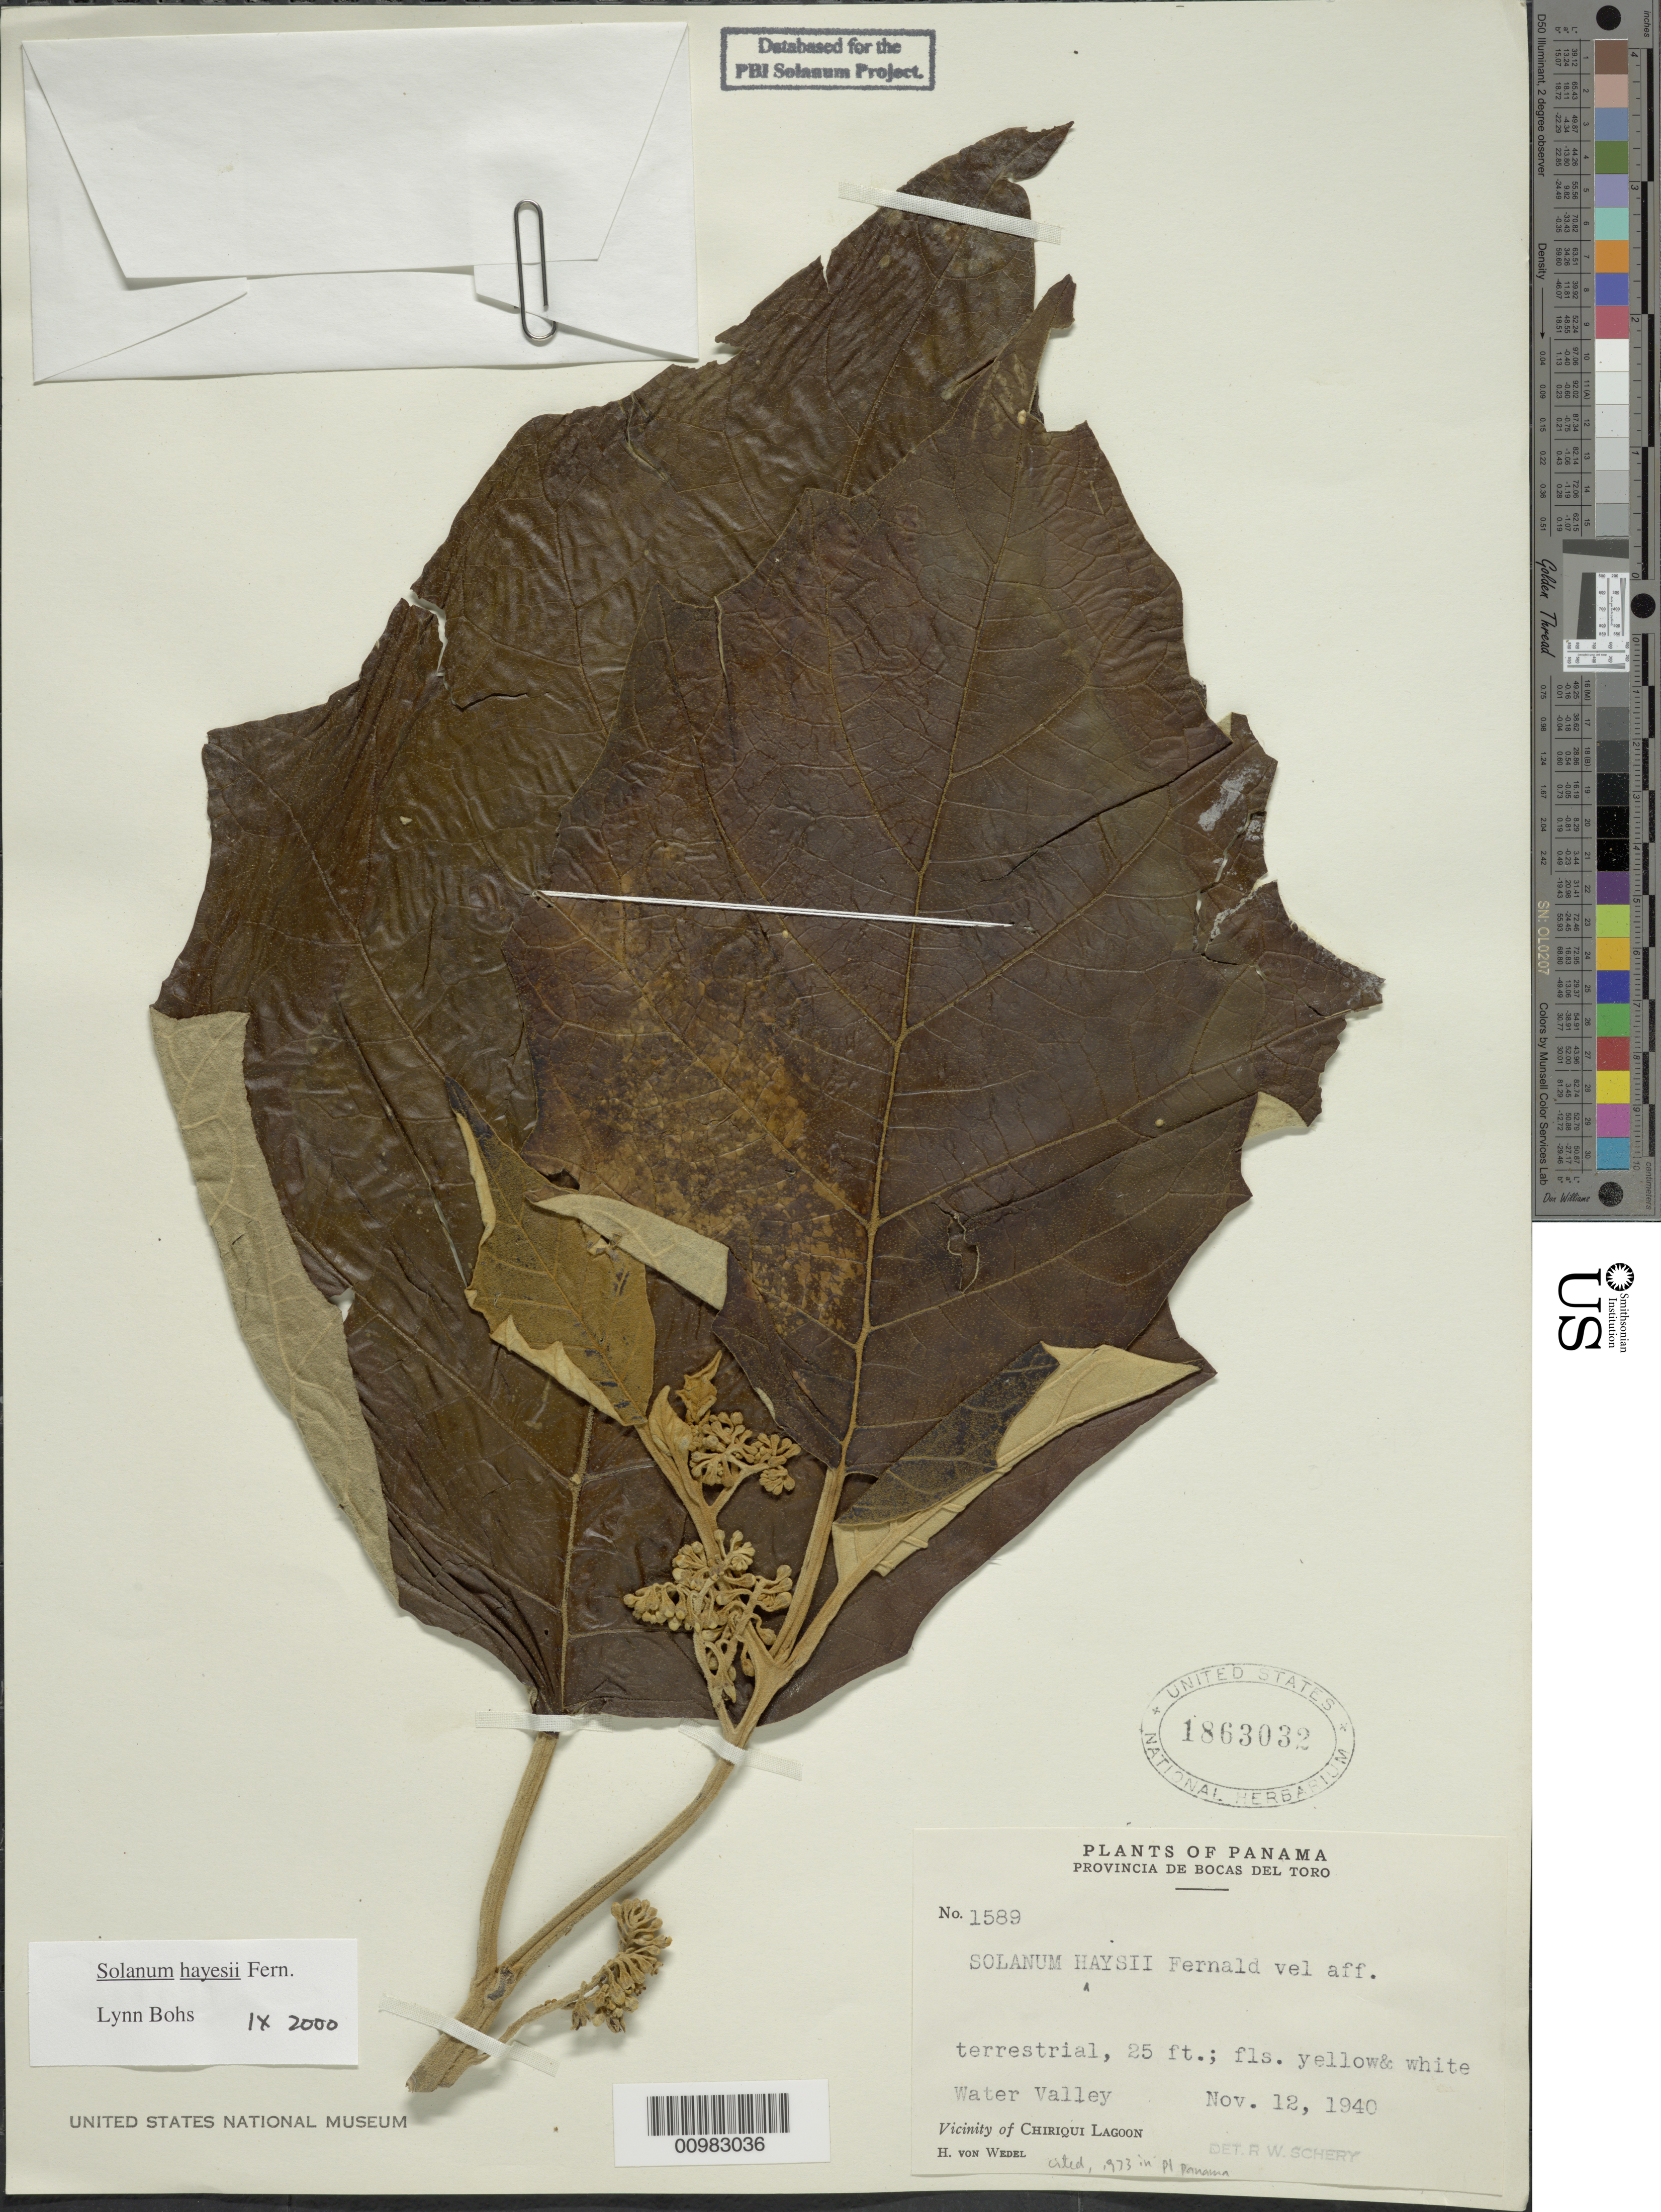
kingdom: Plantae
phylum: Tracheophyta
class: Magnoliopsida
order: Solanales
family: Solanaceae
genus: Solanum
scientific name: Solanum hayesii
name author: Fernald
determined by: Bohs, L. A.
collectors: H. von Wedel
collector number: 1589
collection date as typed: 12 Nov 1940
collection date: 1940-11-12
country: Panama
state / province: Bocas del Toro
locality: Vicinity of Chiriqui Lagoon.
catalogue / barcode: US 1863032